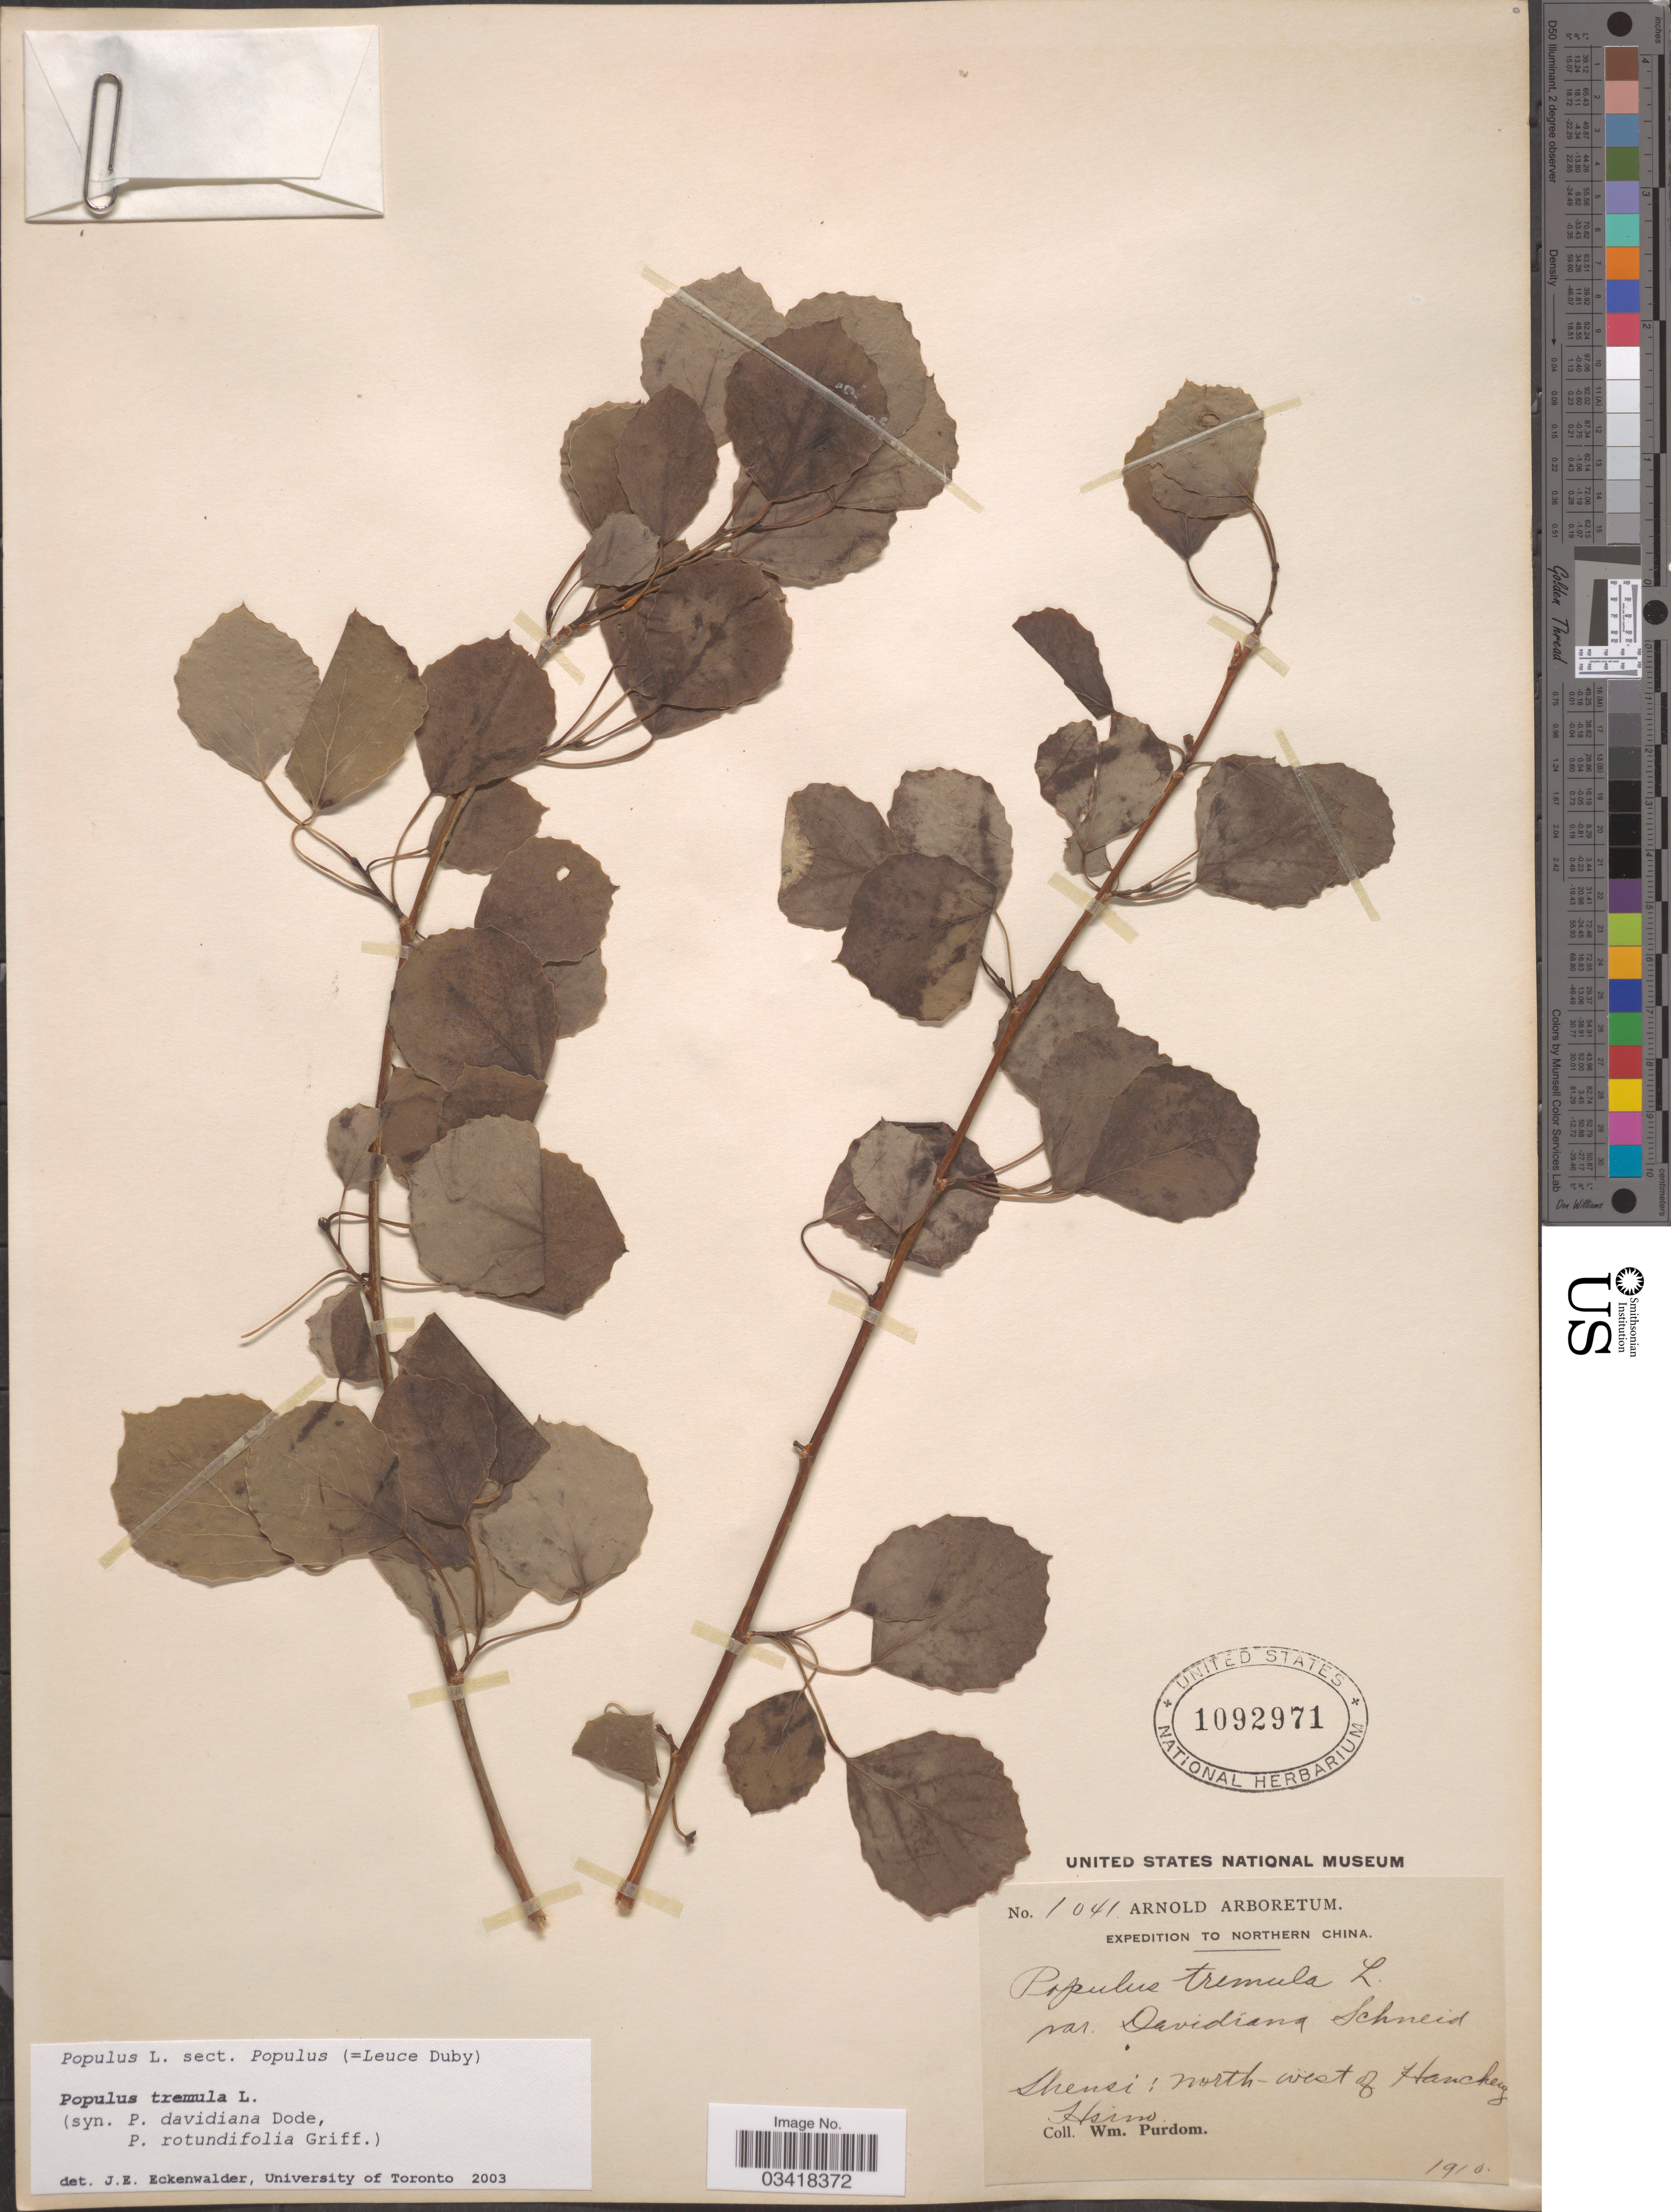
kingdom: Plantae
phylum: Tracheophyta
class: Magnoliopsida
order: Malpighiales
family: Salicaceae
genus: Populus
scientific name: Populus tremula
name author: L.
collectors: W. Purdom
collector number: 1041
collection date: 1910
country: China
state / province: Shaanxi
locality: Northern China. Shensi: north-west of Hanchey [interpreted] Hsino.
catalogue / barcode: US 1092971